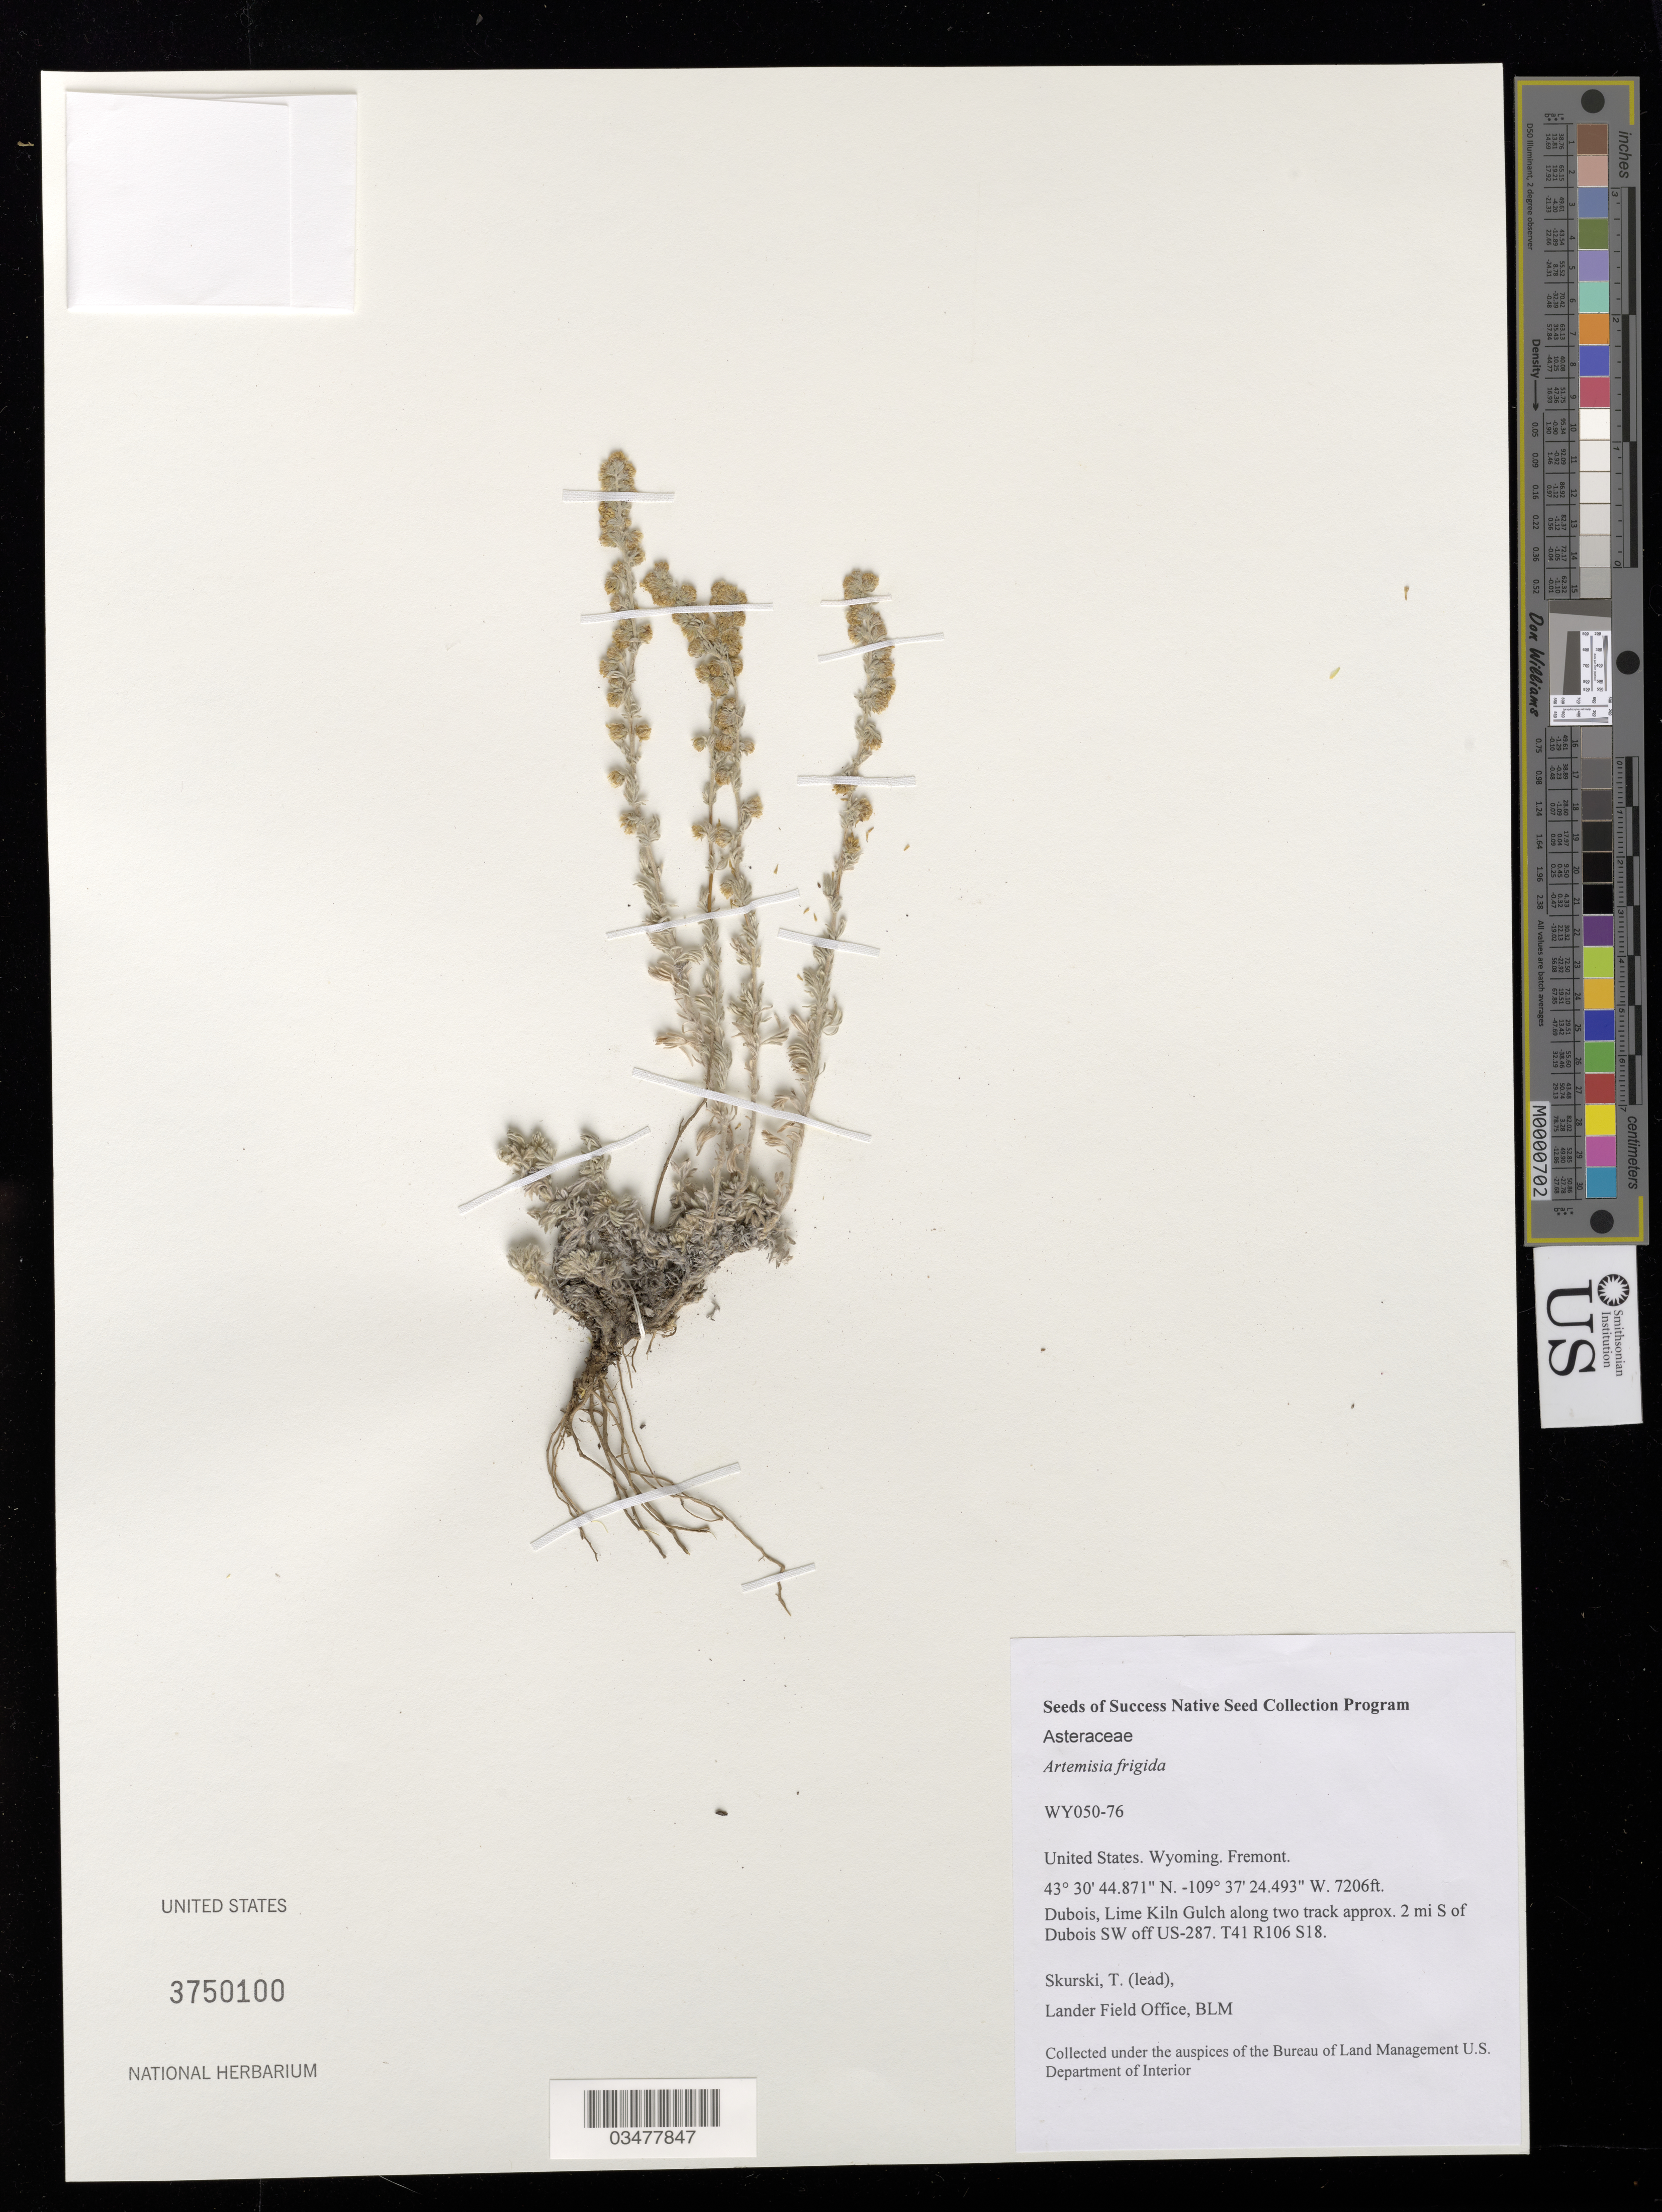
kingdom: Plantae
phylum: Tracheophyta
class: Magnoliopsida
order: Asterales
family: Asteraceae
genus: Artemisia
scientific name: Artemisia frigida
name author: Willd.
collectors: T. Skurski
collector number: WY050-76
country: United States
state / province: Wyoming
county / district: Fremont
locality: Dubois, Lime Kiln Gulch, 2 mi. S of Dubois SW off US-287. T41 R106 S18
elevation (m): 2196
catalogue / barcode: US 3750100